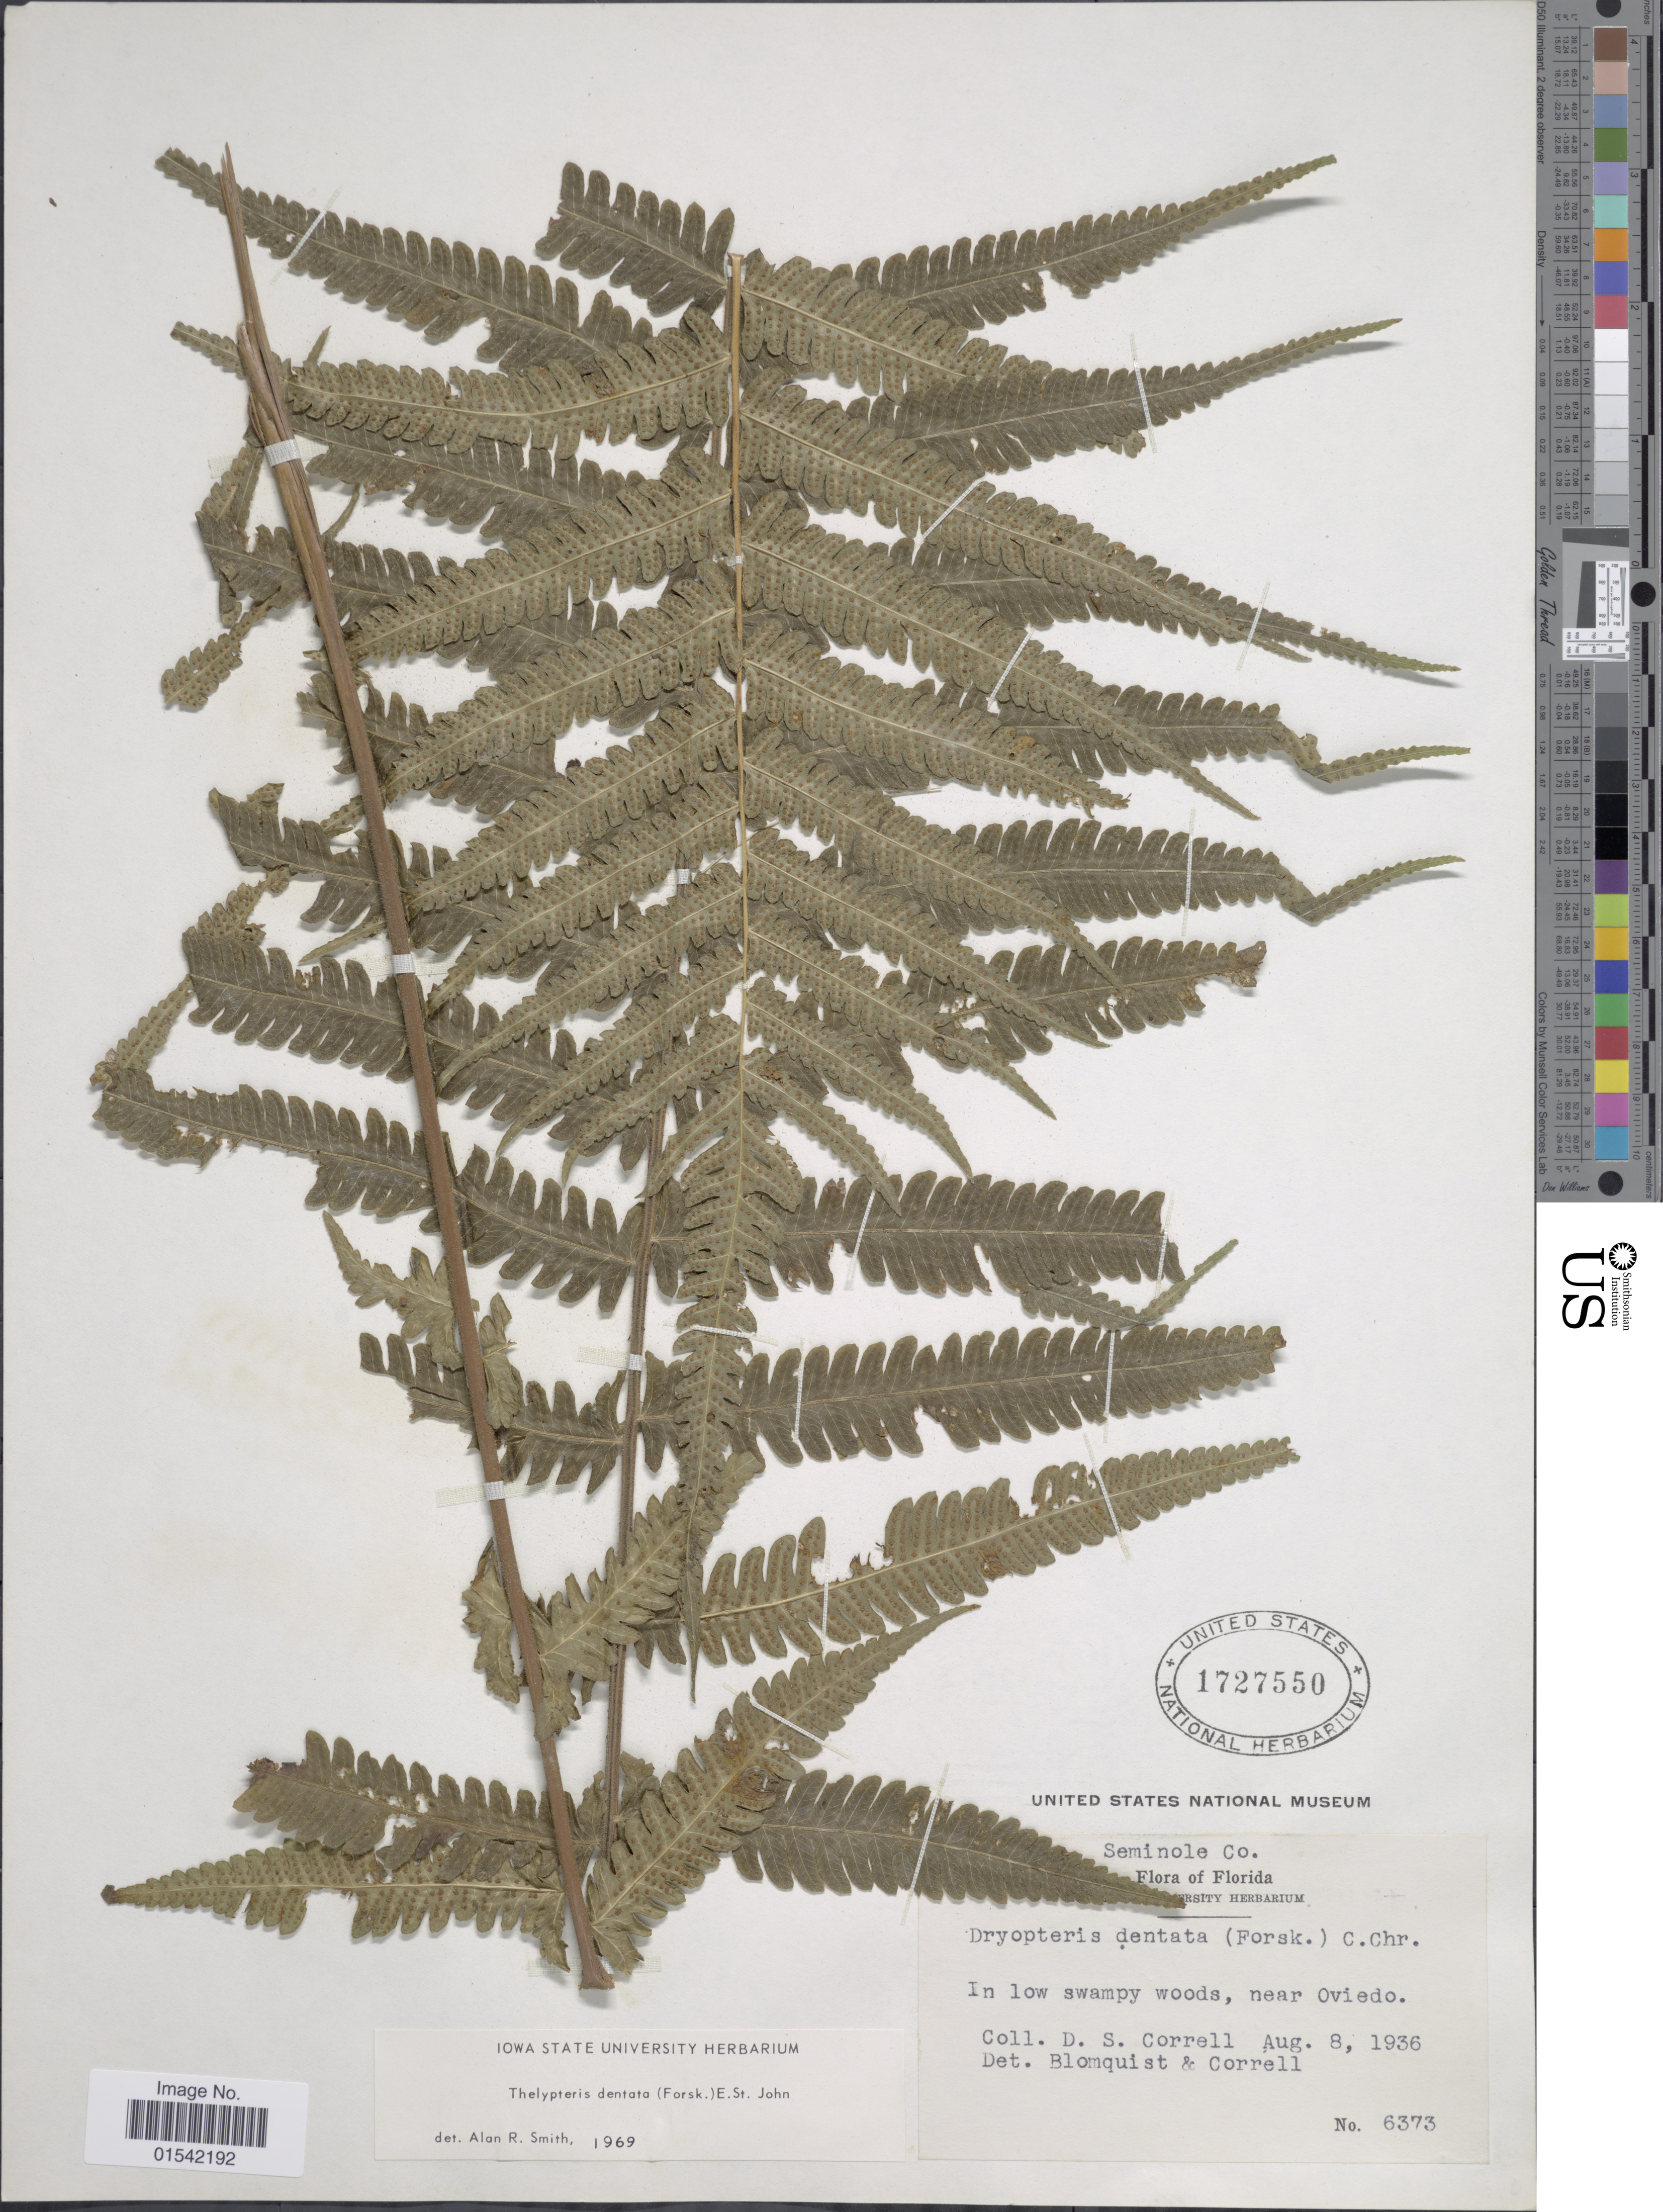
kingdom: Plantae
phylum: Tracheophyta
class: Polypodiopsida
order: Polypodiales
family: Thelypteridaceae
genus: Cyclosorus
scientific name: Cyclosorus quadrangularis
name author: (Fée) Tardieu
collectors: D. S. Correll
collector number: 6373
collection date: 1936-08-08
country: United States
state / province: Florida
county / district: Seminole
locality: In low swampy woods, near Oviedo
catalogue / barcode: US 1727550